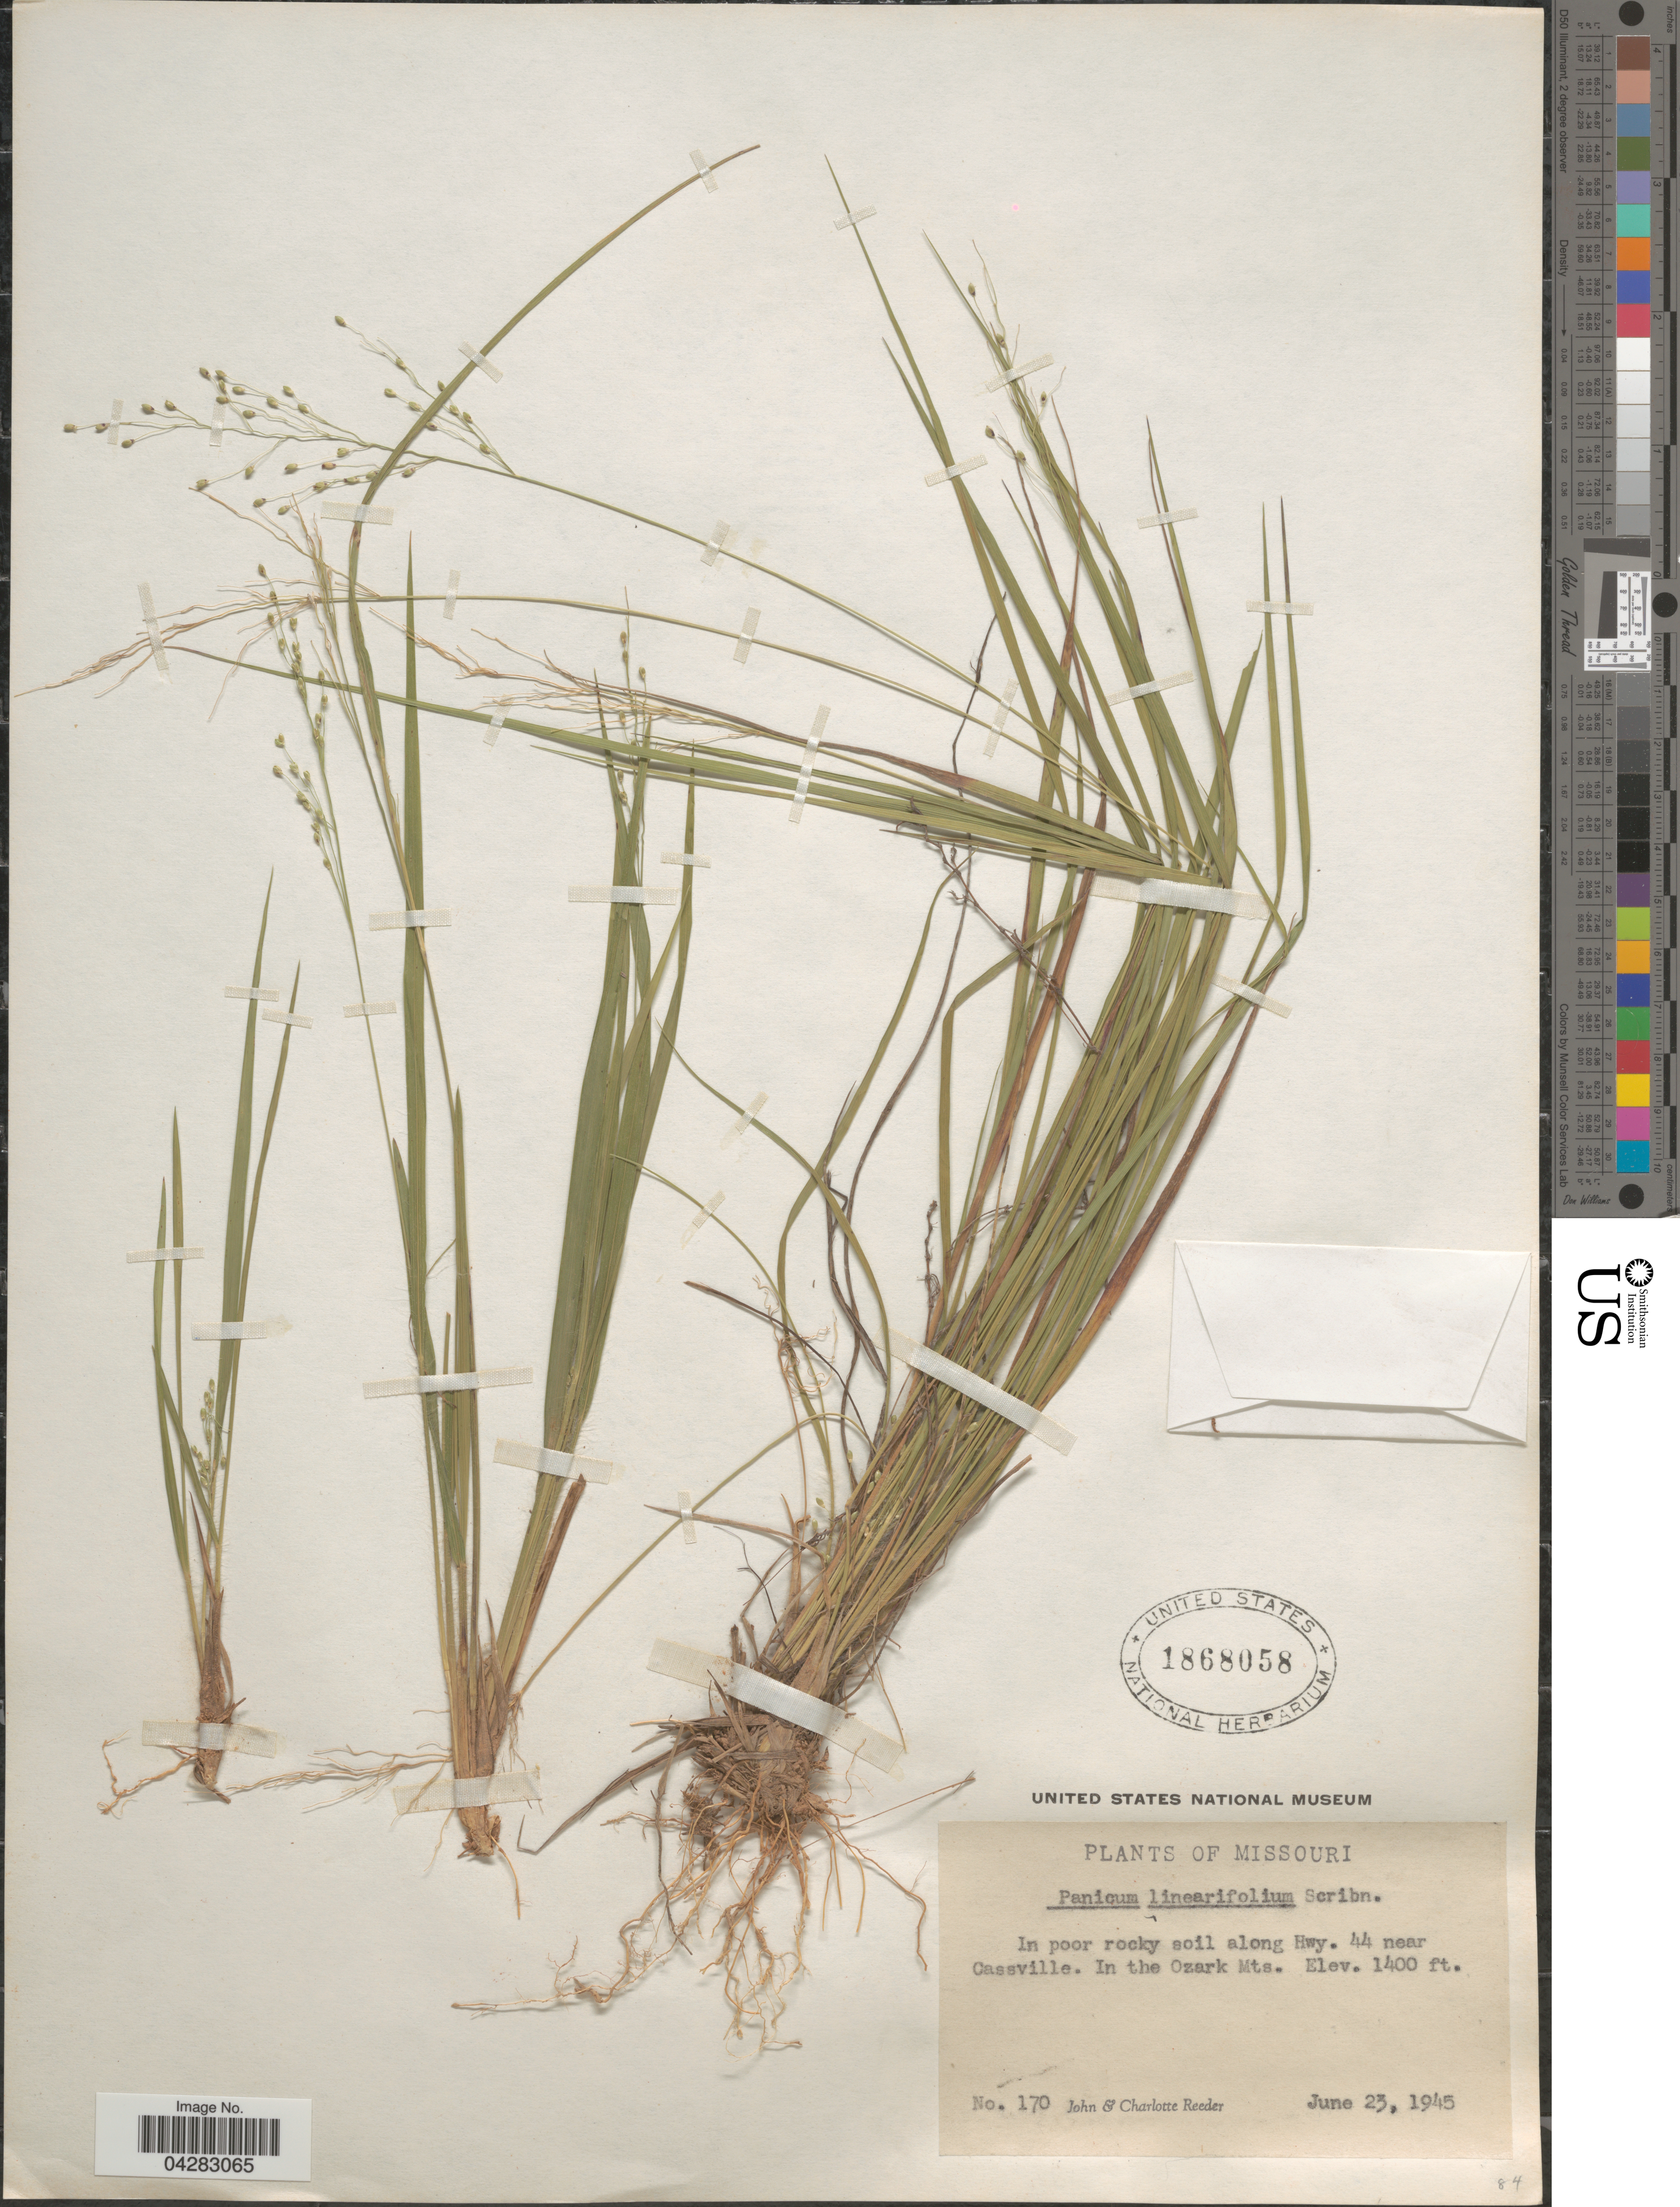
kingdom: Plantae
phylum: Tracheophyta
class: Liliopsida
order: Poales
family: Poaceae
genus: Dichanthelium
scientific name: Dichanthelium linearifolium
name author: (Scribn.) Gould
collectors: J. R. Reeder & C. G. Reeder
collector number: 170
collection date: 1945-06-23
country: United States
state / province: Missouri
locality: In ppor rocky soil along Hwy. 44 near Cassville. In the Ozark Mts.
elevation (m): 427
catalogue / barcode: US 1868058